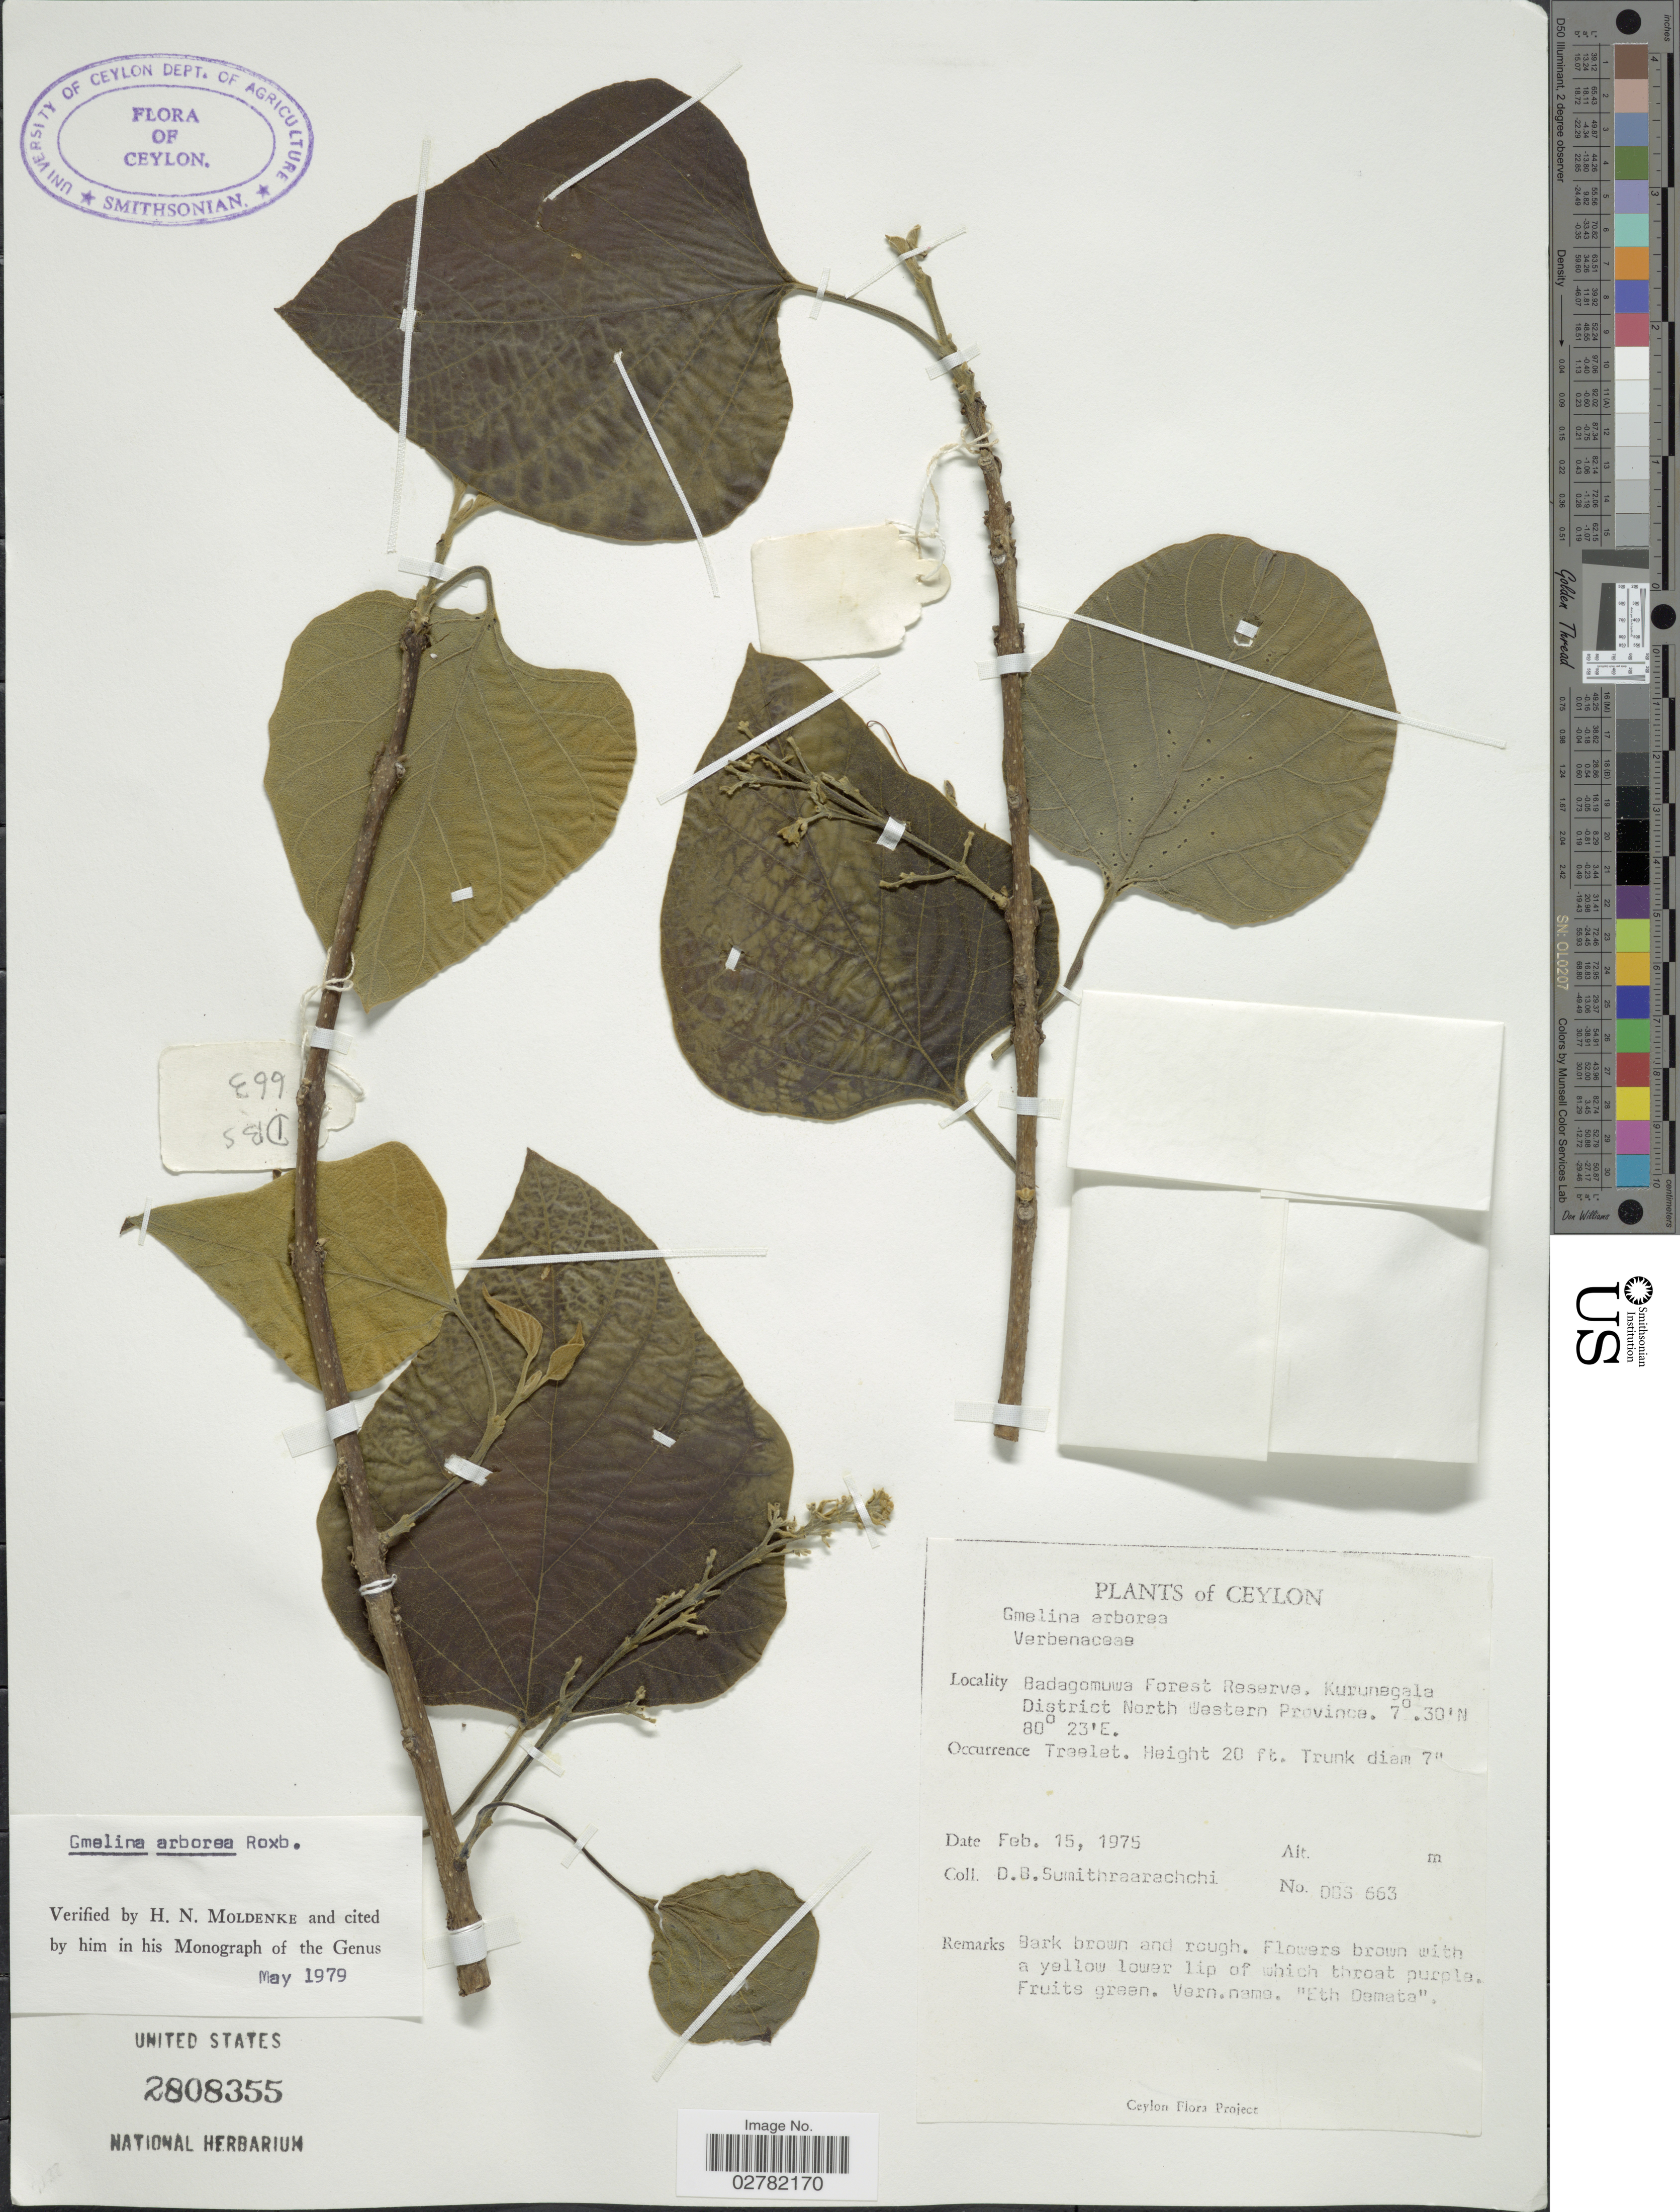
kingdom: Plantae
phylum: Tracheophyta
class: Magnoliopsida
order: Lamiales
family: Lamiaceae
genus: Gmelina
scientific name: Gmelina arborea var. arborea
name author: Roxb. ex Sm.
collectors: D. B. Sumithraarachchi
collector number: DSB663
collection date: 1975-02-15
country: Sri Lanka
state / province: North Western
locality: Ceylon. Badagomuwa Forest Reserve, Kurunegala District.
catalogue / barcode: US 2808355